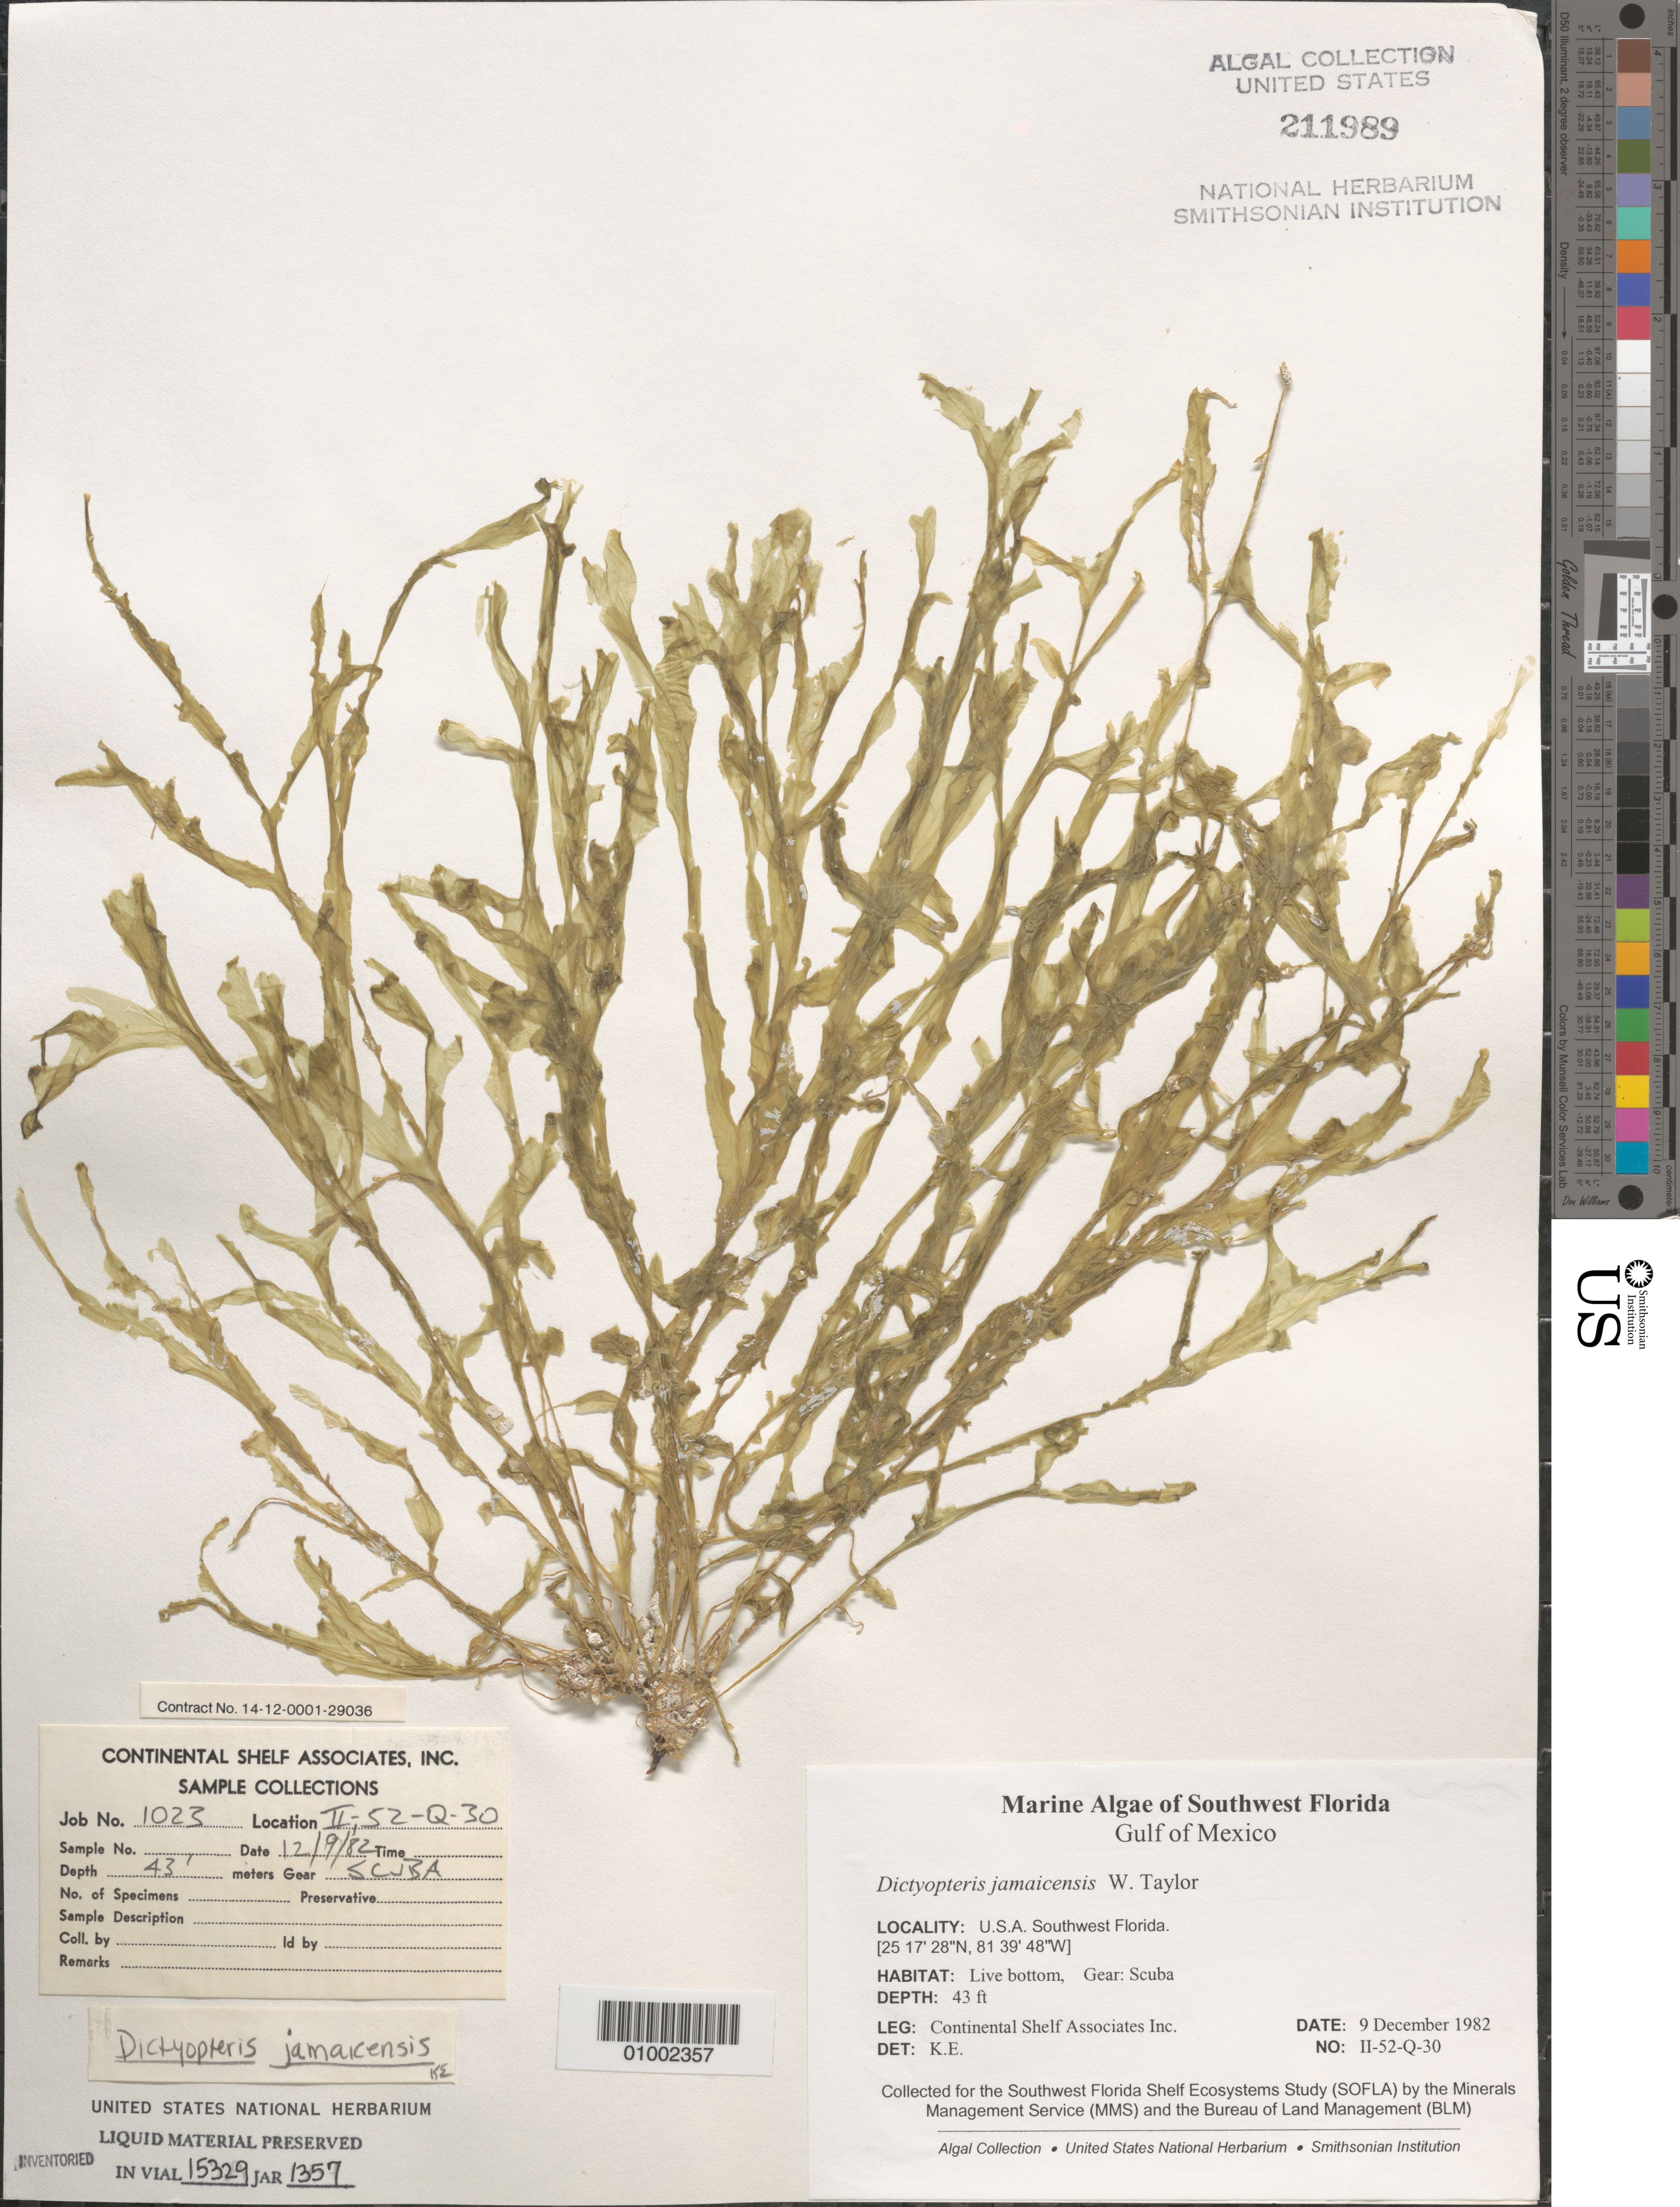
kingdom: Chromista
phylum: Ochrophyta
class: Phaeophyceae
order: Dictyotales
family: Dictyotaceae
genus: Dictyopteris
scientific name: Dictyopteris jamaicensis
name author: W.R. Taylor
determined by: E., K.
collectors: Continental Shelf Associates Inc.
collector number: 1023-II-52-Q-30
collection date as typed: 09 Dec 1982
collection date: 1982-12-09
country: United States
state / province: Florida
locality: Gulf of Mexico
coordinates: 25 17'48"N, 81 39'48"W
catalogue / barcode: US 211989